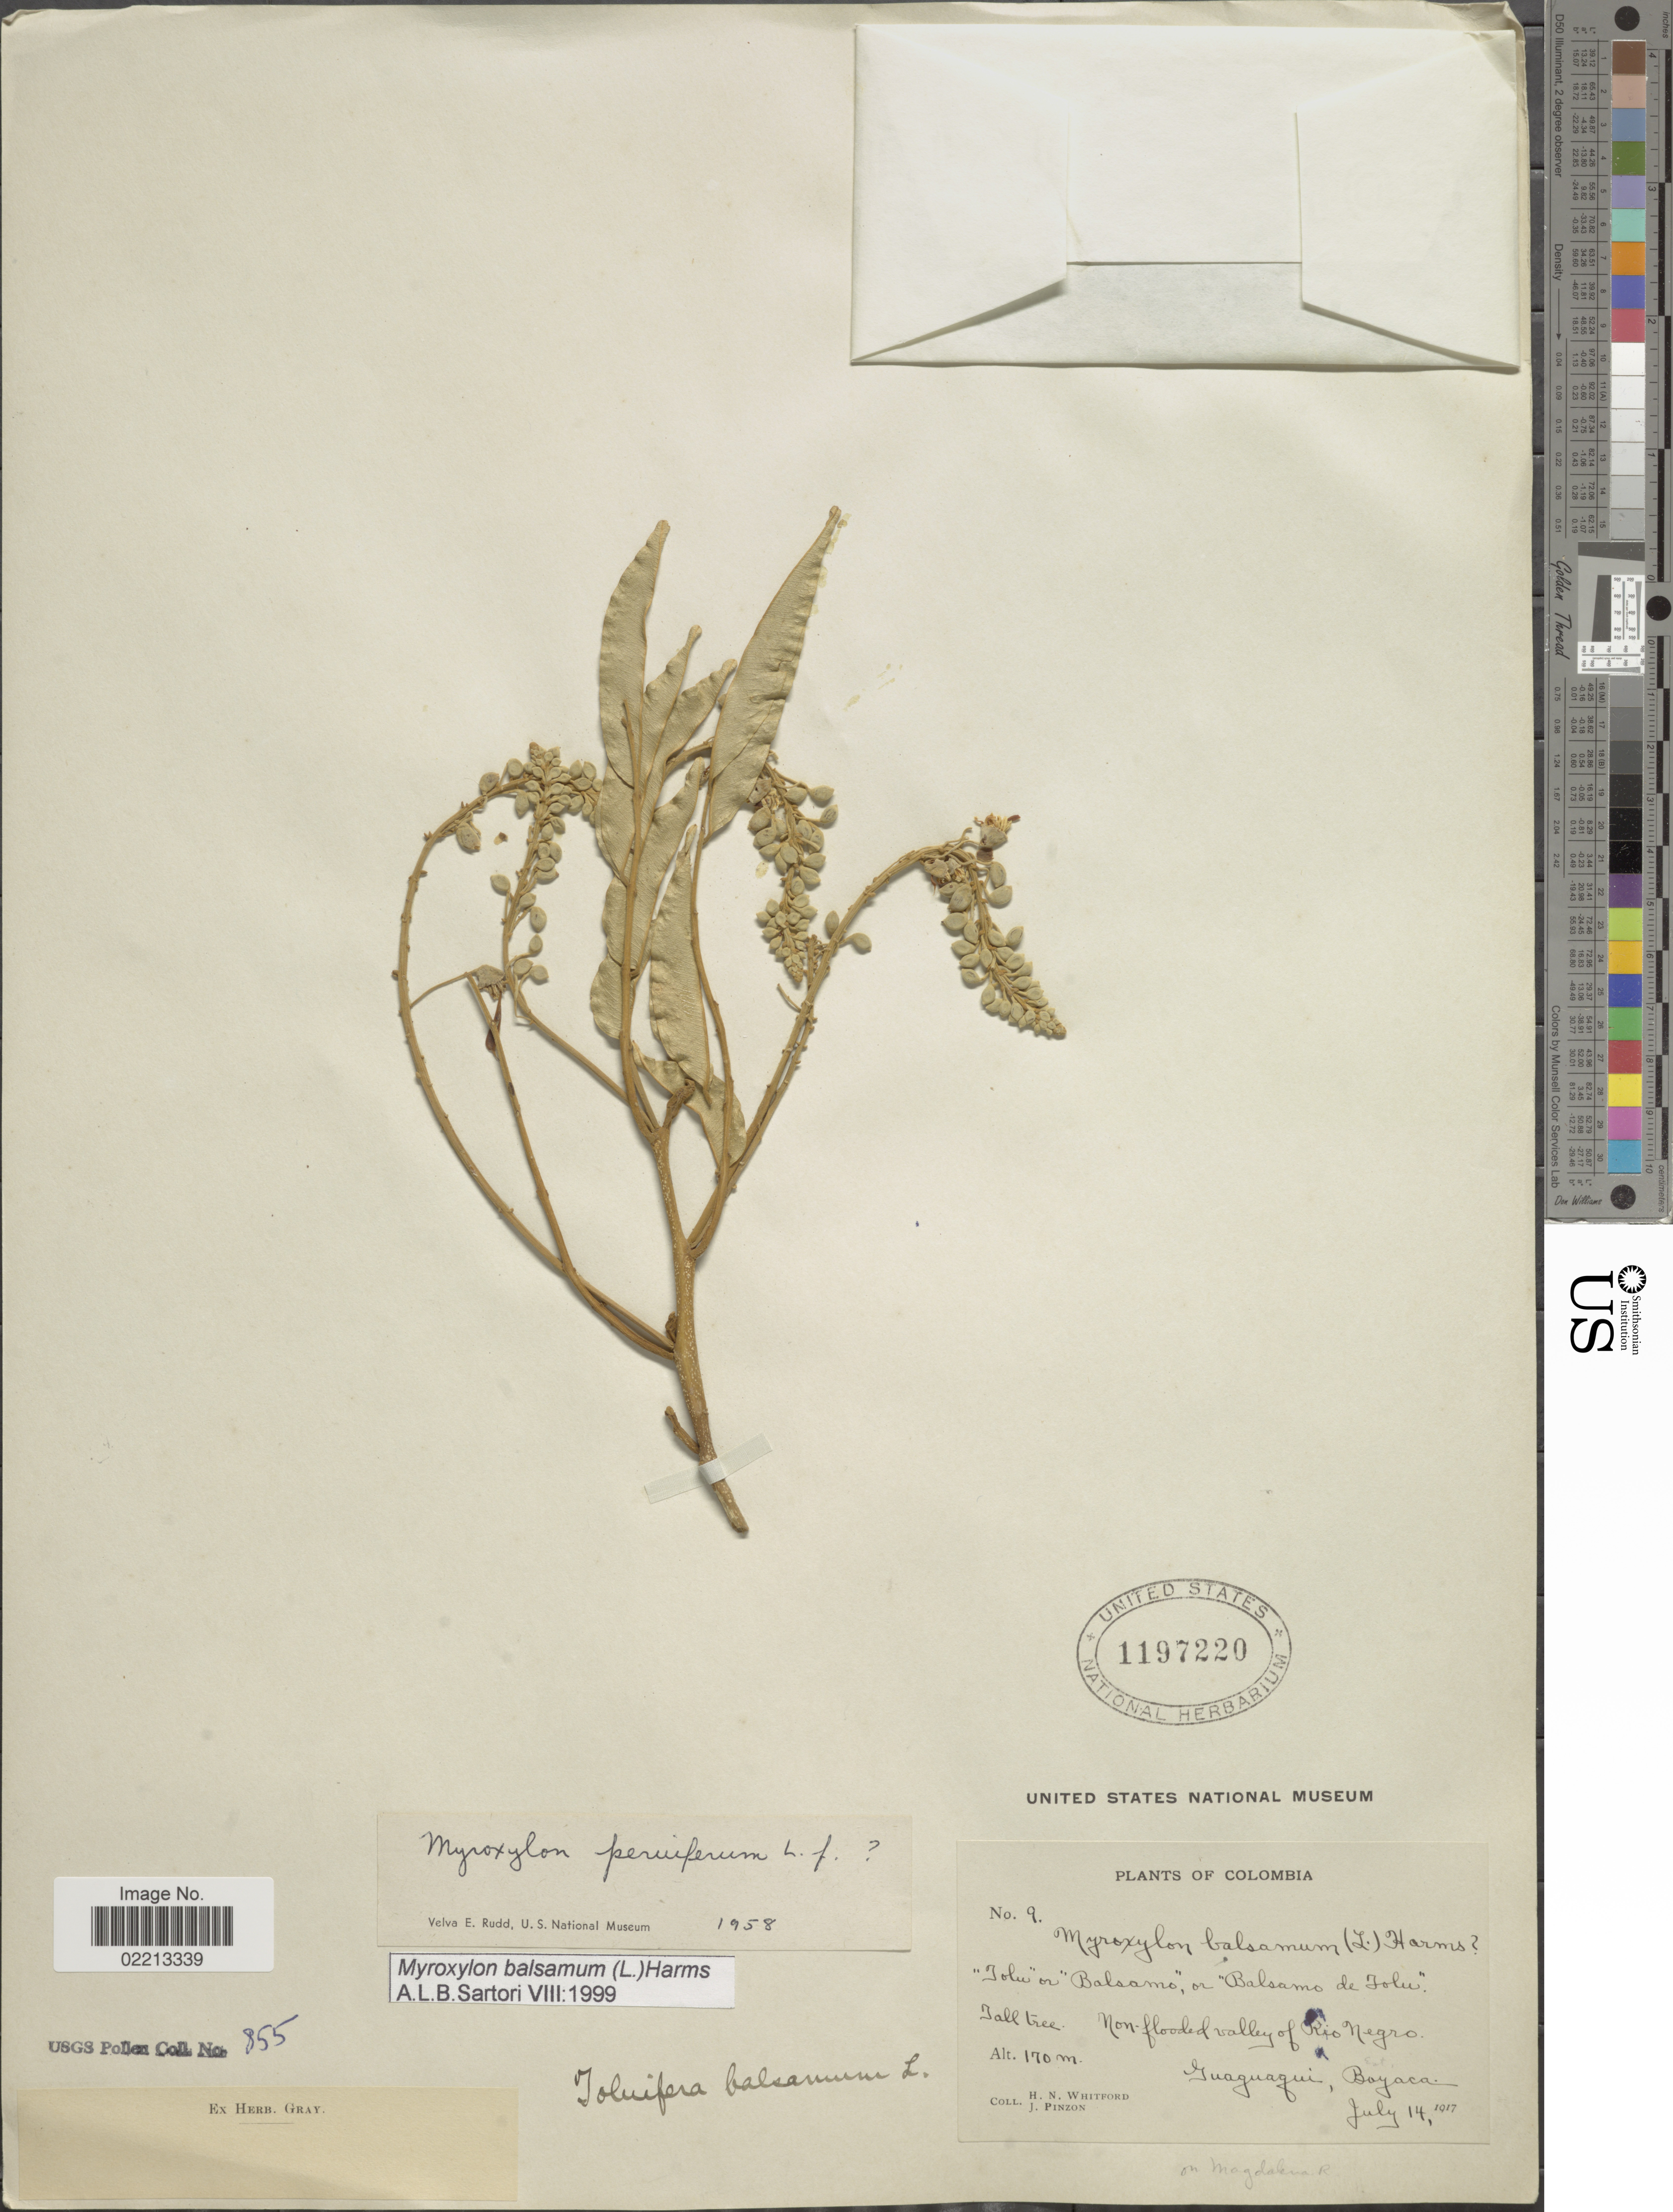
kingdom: Plantae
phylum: Tracheophyta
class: Magnoliopsida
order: Fabales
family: Fabaceae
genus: Myroxylon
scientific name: Myroxylon balsamum var. balsamum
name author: (L.) Harms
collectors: H. N. Whitford & J. Pinzon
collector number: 9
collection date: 1917-07-14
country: Colombia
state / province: Boyacá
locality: Non-flooded valley of Rio Negro, Guaguagui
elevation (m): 170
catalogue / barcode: US 1197220